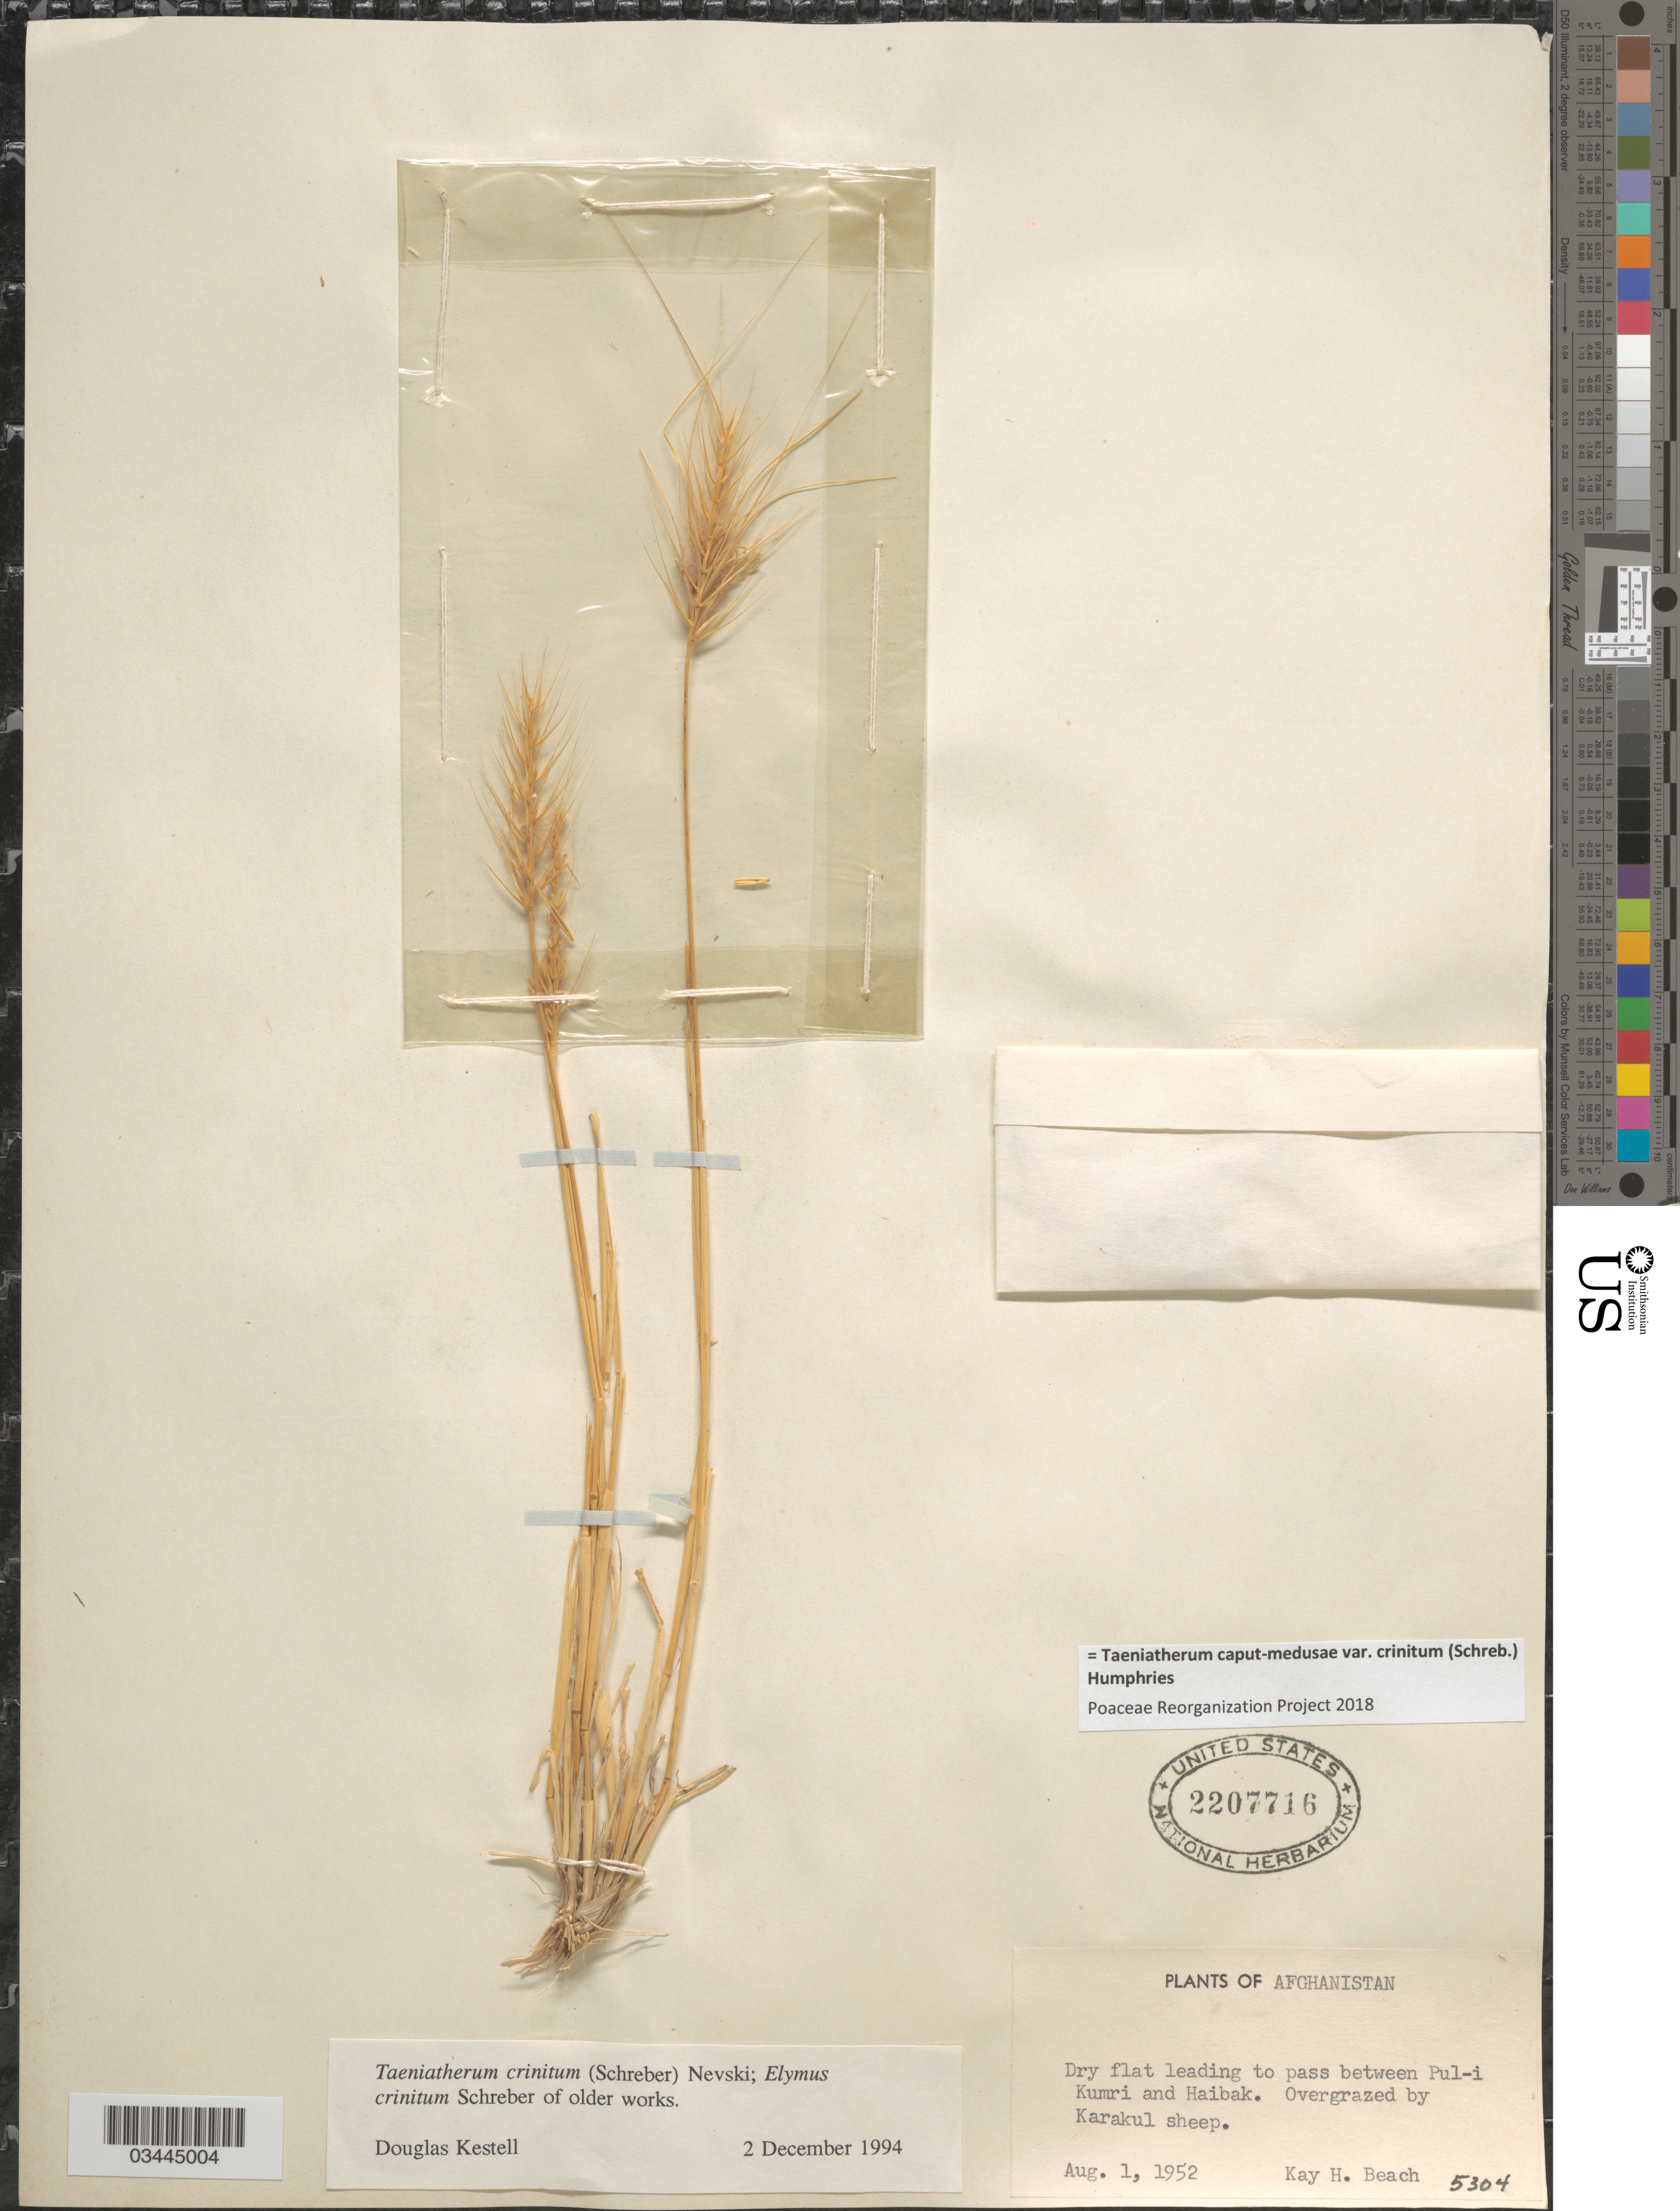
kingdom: Plantae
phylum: Tracheophyta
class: Liliopsida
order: Poales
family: Poaceae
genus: Taeniatherum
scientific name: Taeniatherum caput-medusae var. crinitum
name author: (Schreb.) Humphries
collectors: K. H. Beach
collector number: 5304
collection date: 1952-08-01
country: Afghanistan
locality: Dry flat leading to pass between Pul-i Kumri and Haibak.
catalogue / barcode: US 2207716